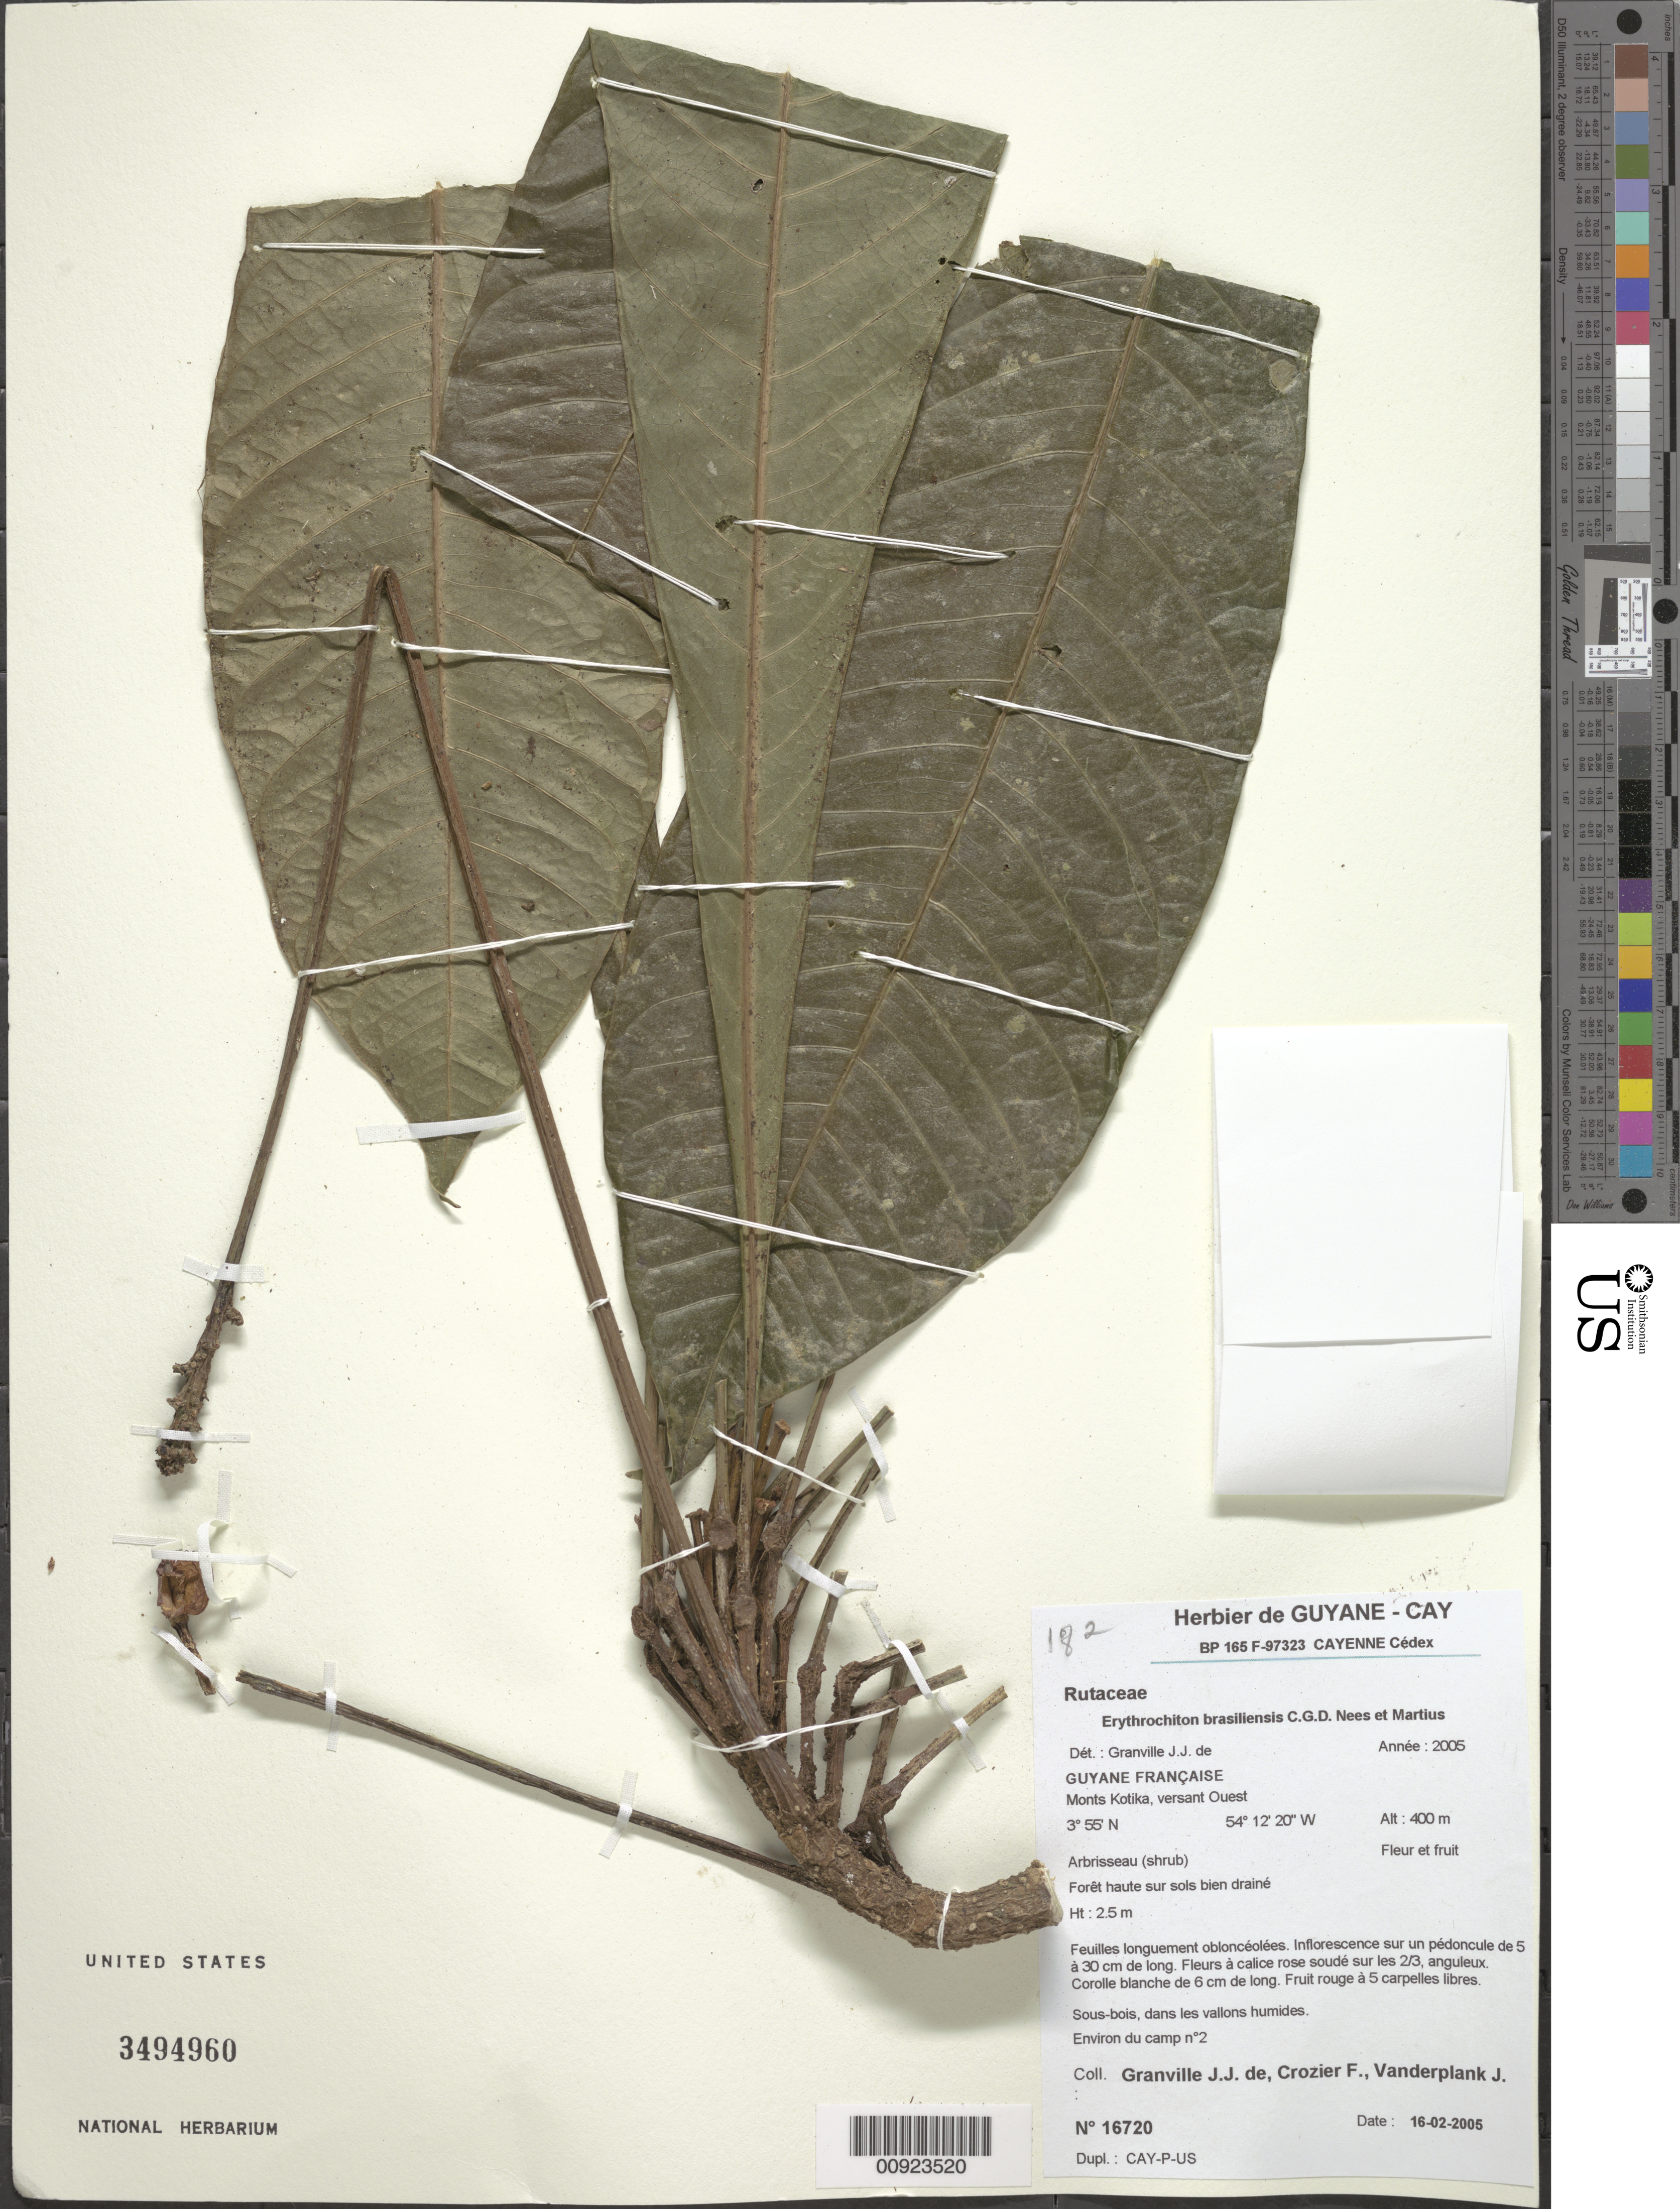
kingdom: Plantae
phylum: Tracheophyta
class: Magnoliopsida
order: Sapindales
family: Rutaceae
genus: Erythrochiton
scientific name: Erythrochiton brasiliensis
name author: Nees & Mart.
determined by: Granville, J. J. de, (CAY), Institut de Recherche pour le Developpement (IRD) (FRENCH GUIANA)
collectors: J.-J. de Granville, F. Crozier & J. Vanderplank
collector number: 16720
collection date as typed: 16-Feb-05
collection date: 2005-02-16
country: French Guiana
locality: Monts Kotika, versant Ouest, environ du camp no. 2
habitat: Foret haute sur sols bien draine. Sous-bois, dans les vallons humides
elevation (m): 400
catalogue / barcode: US 3494960